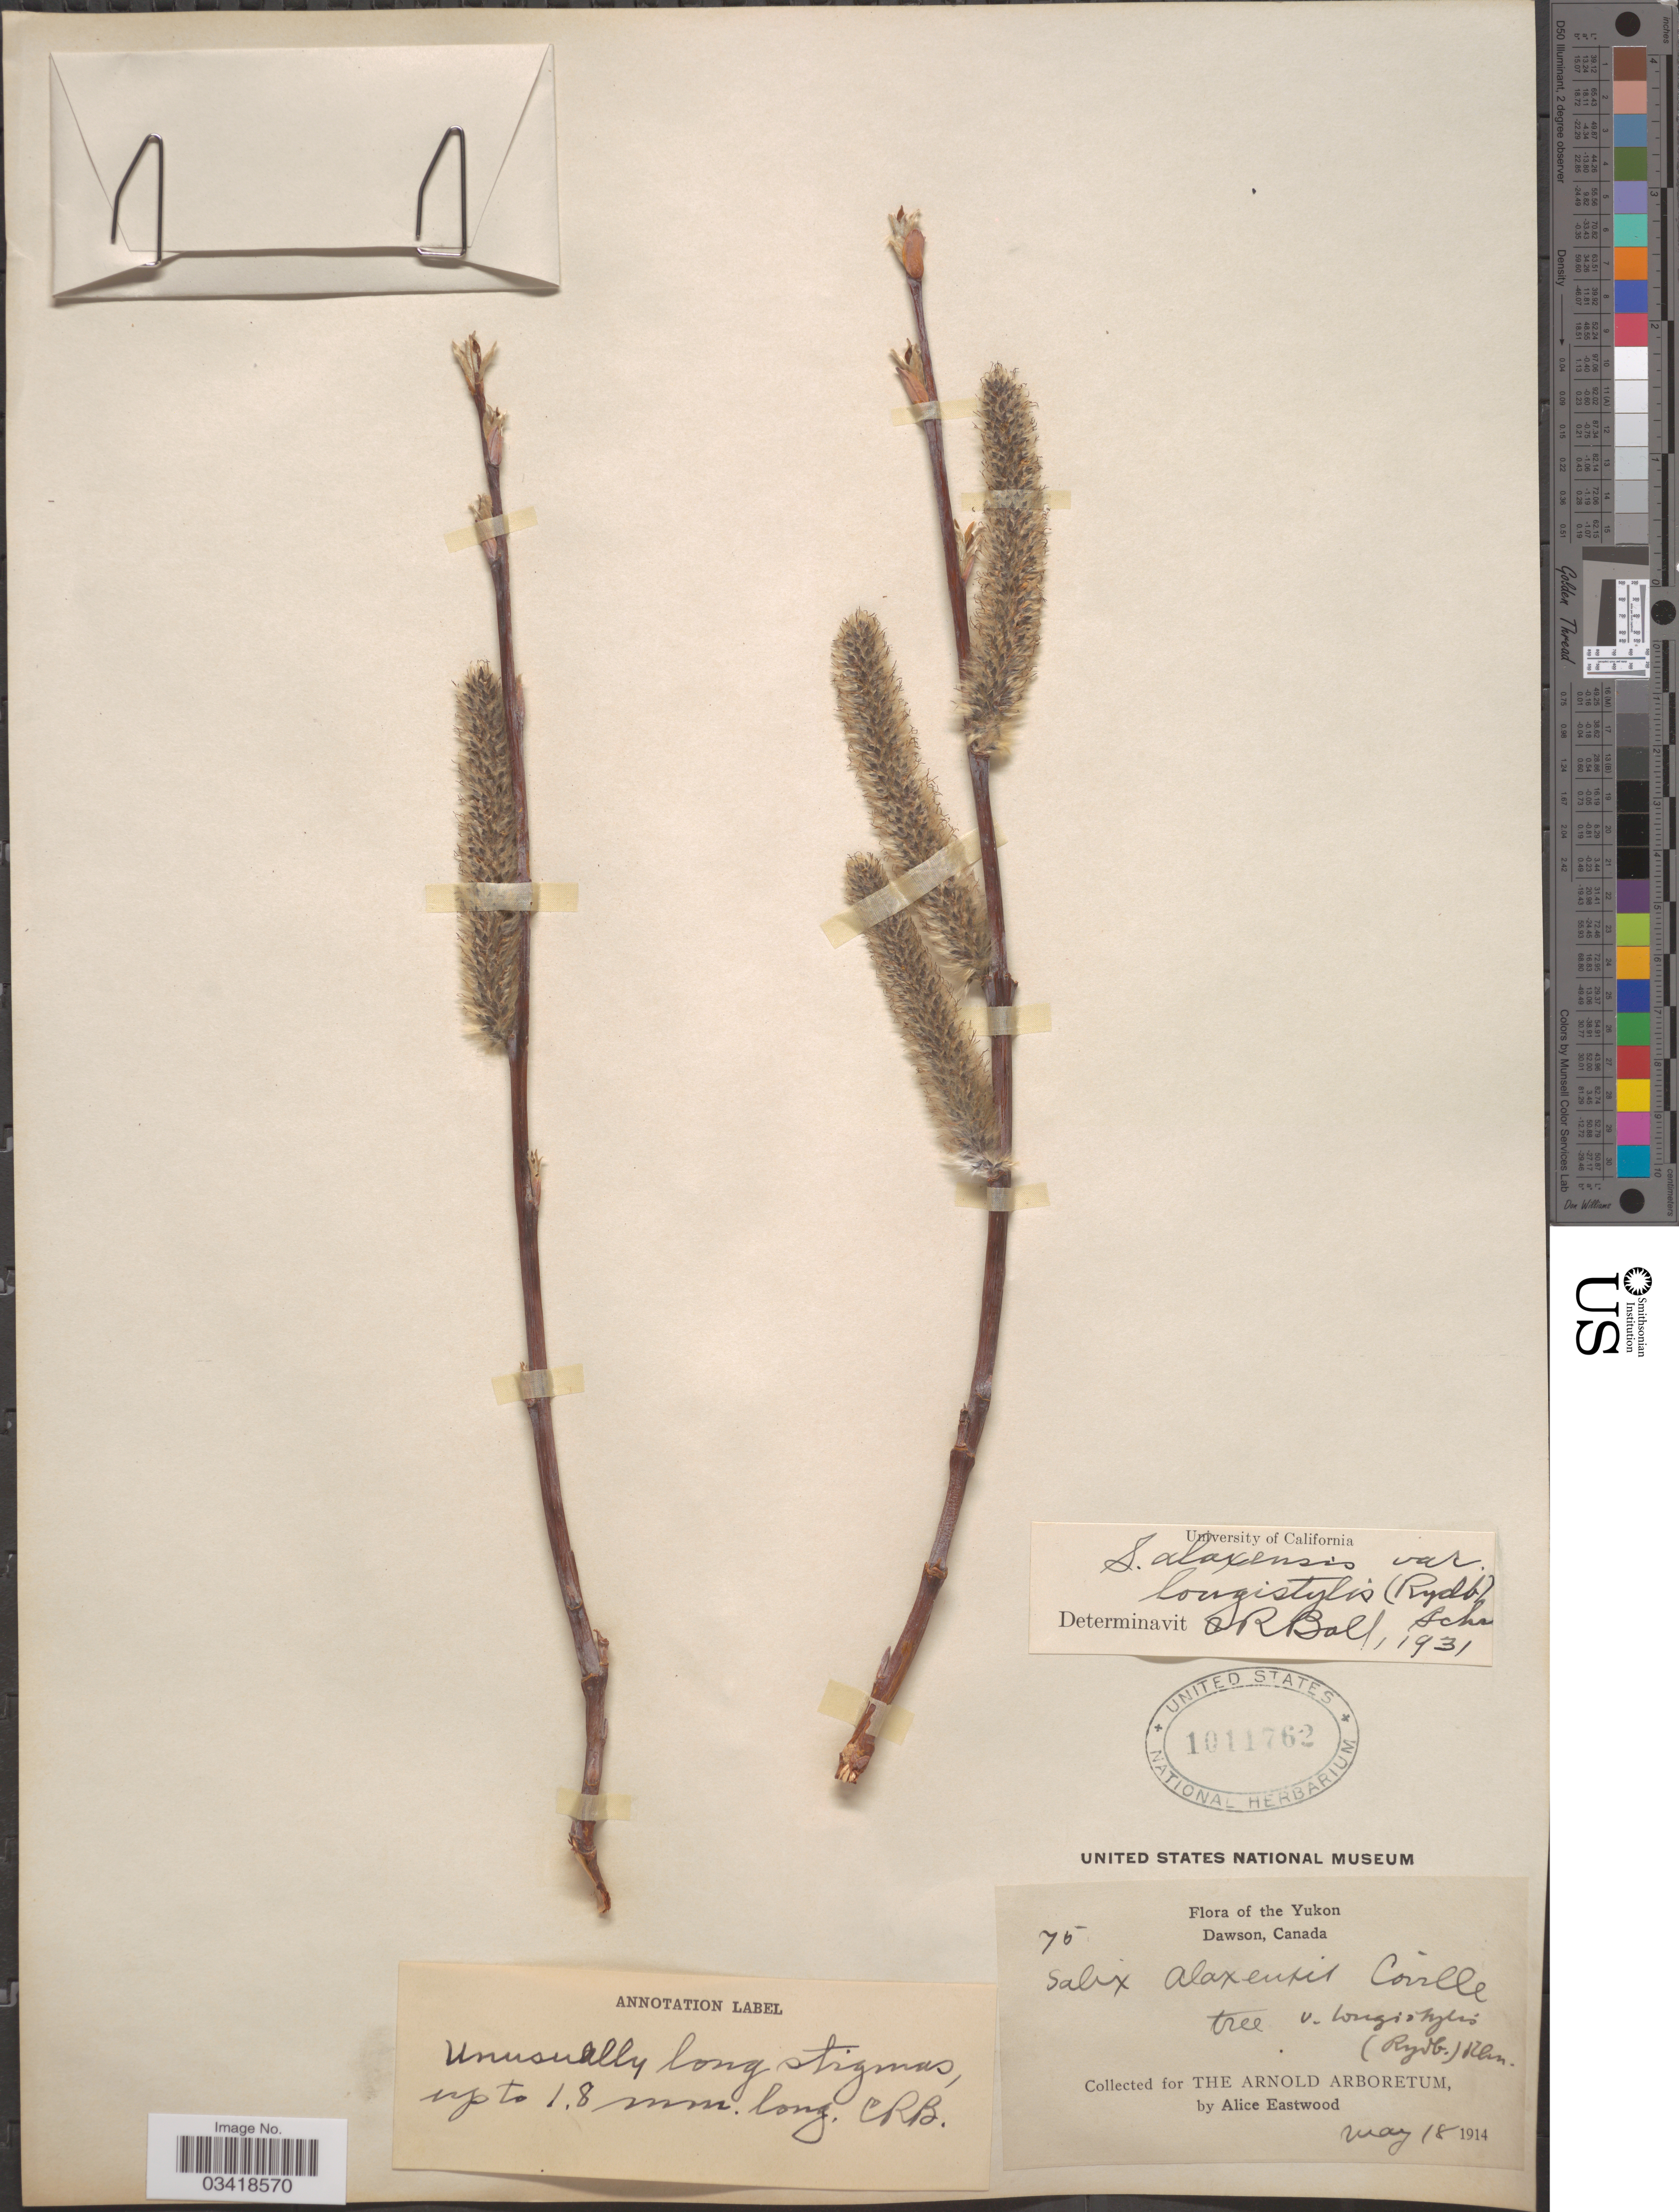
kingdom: Plantae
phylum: Tracheophyta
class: Magnoliopsida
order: Malpighiales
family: Salicaceae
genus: Salix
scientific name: Salix alaxensis var. longistylis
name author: (Rydb.) C.K. Schneid.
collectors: A. Eastwood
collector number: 75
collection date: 1914-05-18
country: Canada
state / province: Yukon Territory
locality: The Yukon. Dawson.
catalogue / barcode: US 1011762